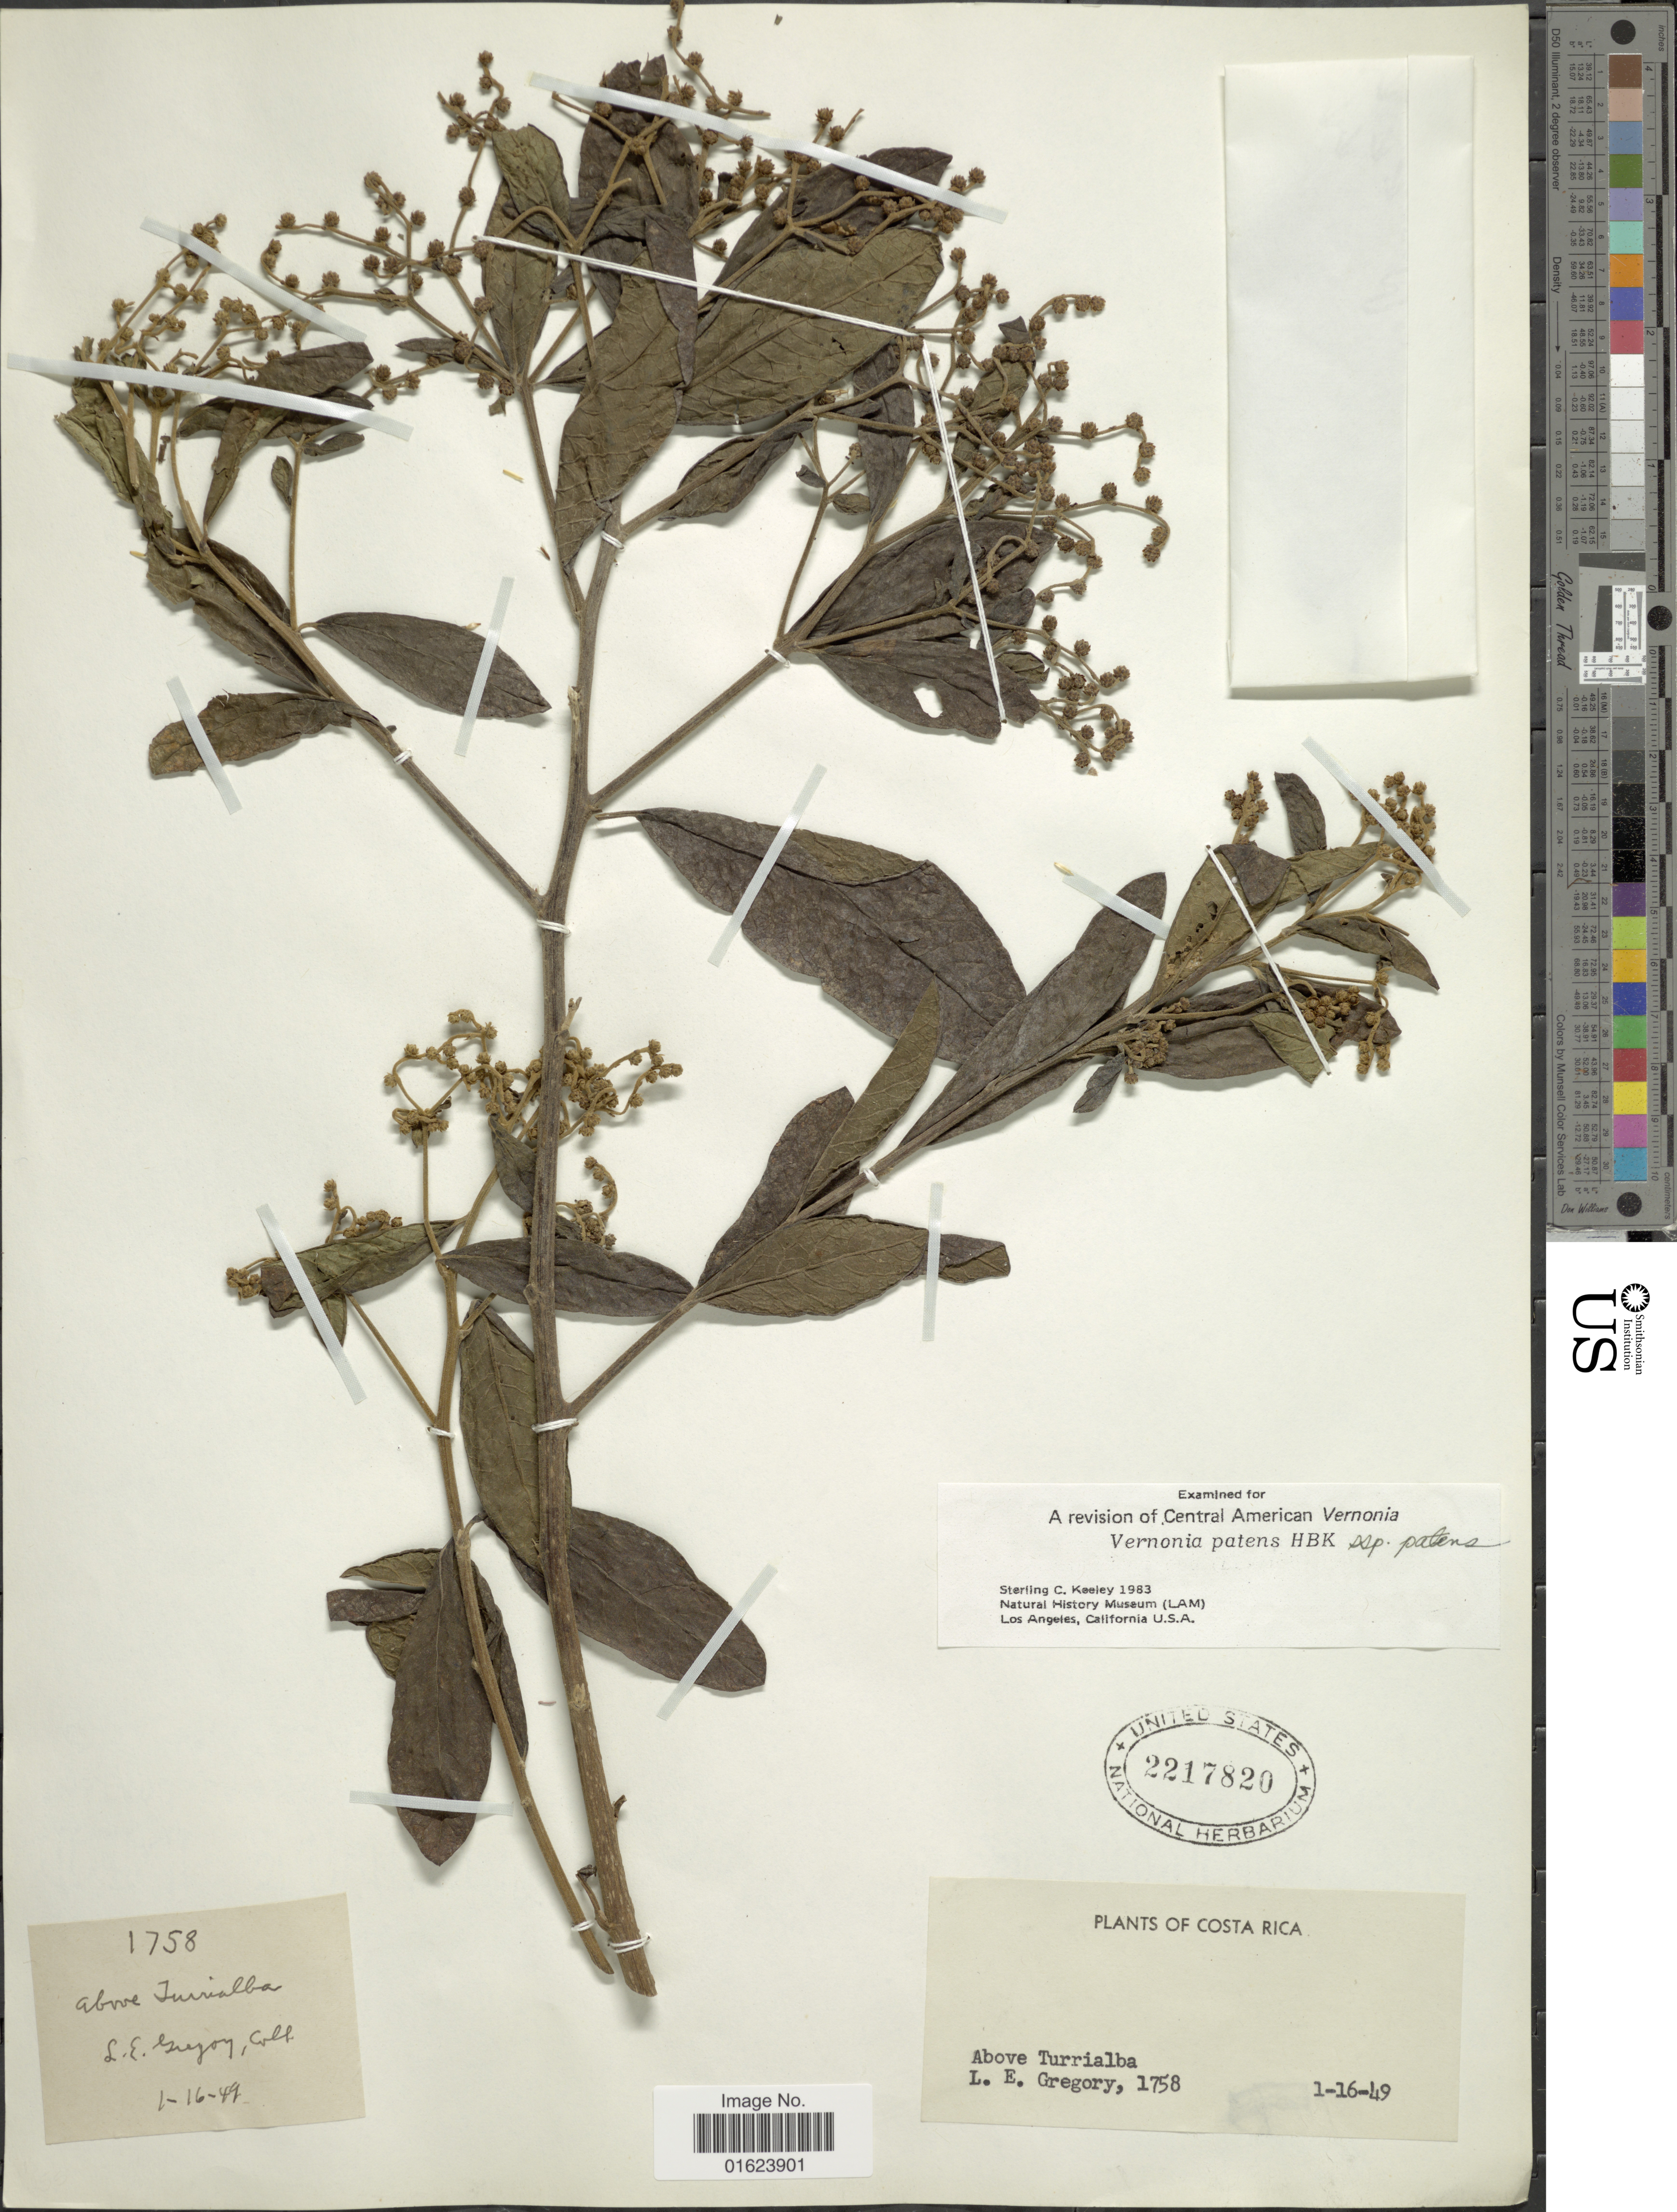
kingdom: Plantae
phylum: Tracheophyta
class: Magnoliopsida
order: Asterales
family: Asteraceae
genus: Vernonanthura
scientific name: Vernonanthura patens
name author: (Kunth) H. Rob.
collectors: L. E. Gregory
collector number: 1758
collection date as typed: Transcribed d/m/y: 16/1/49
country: Costa Rica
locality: Costa Rica. Above Turrialba.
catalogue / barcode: US 2217820